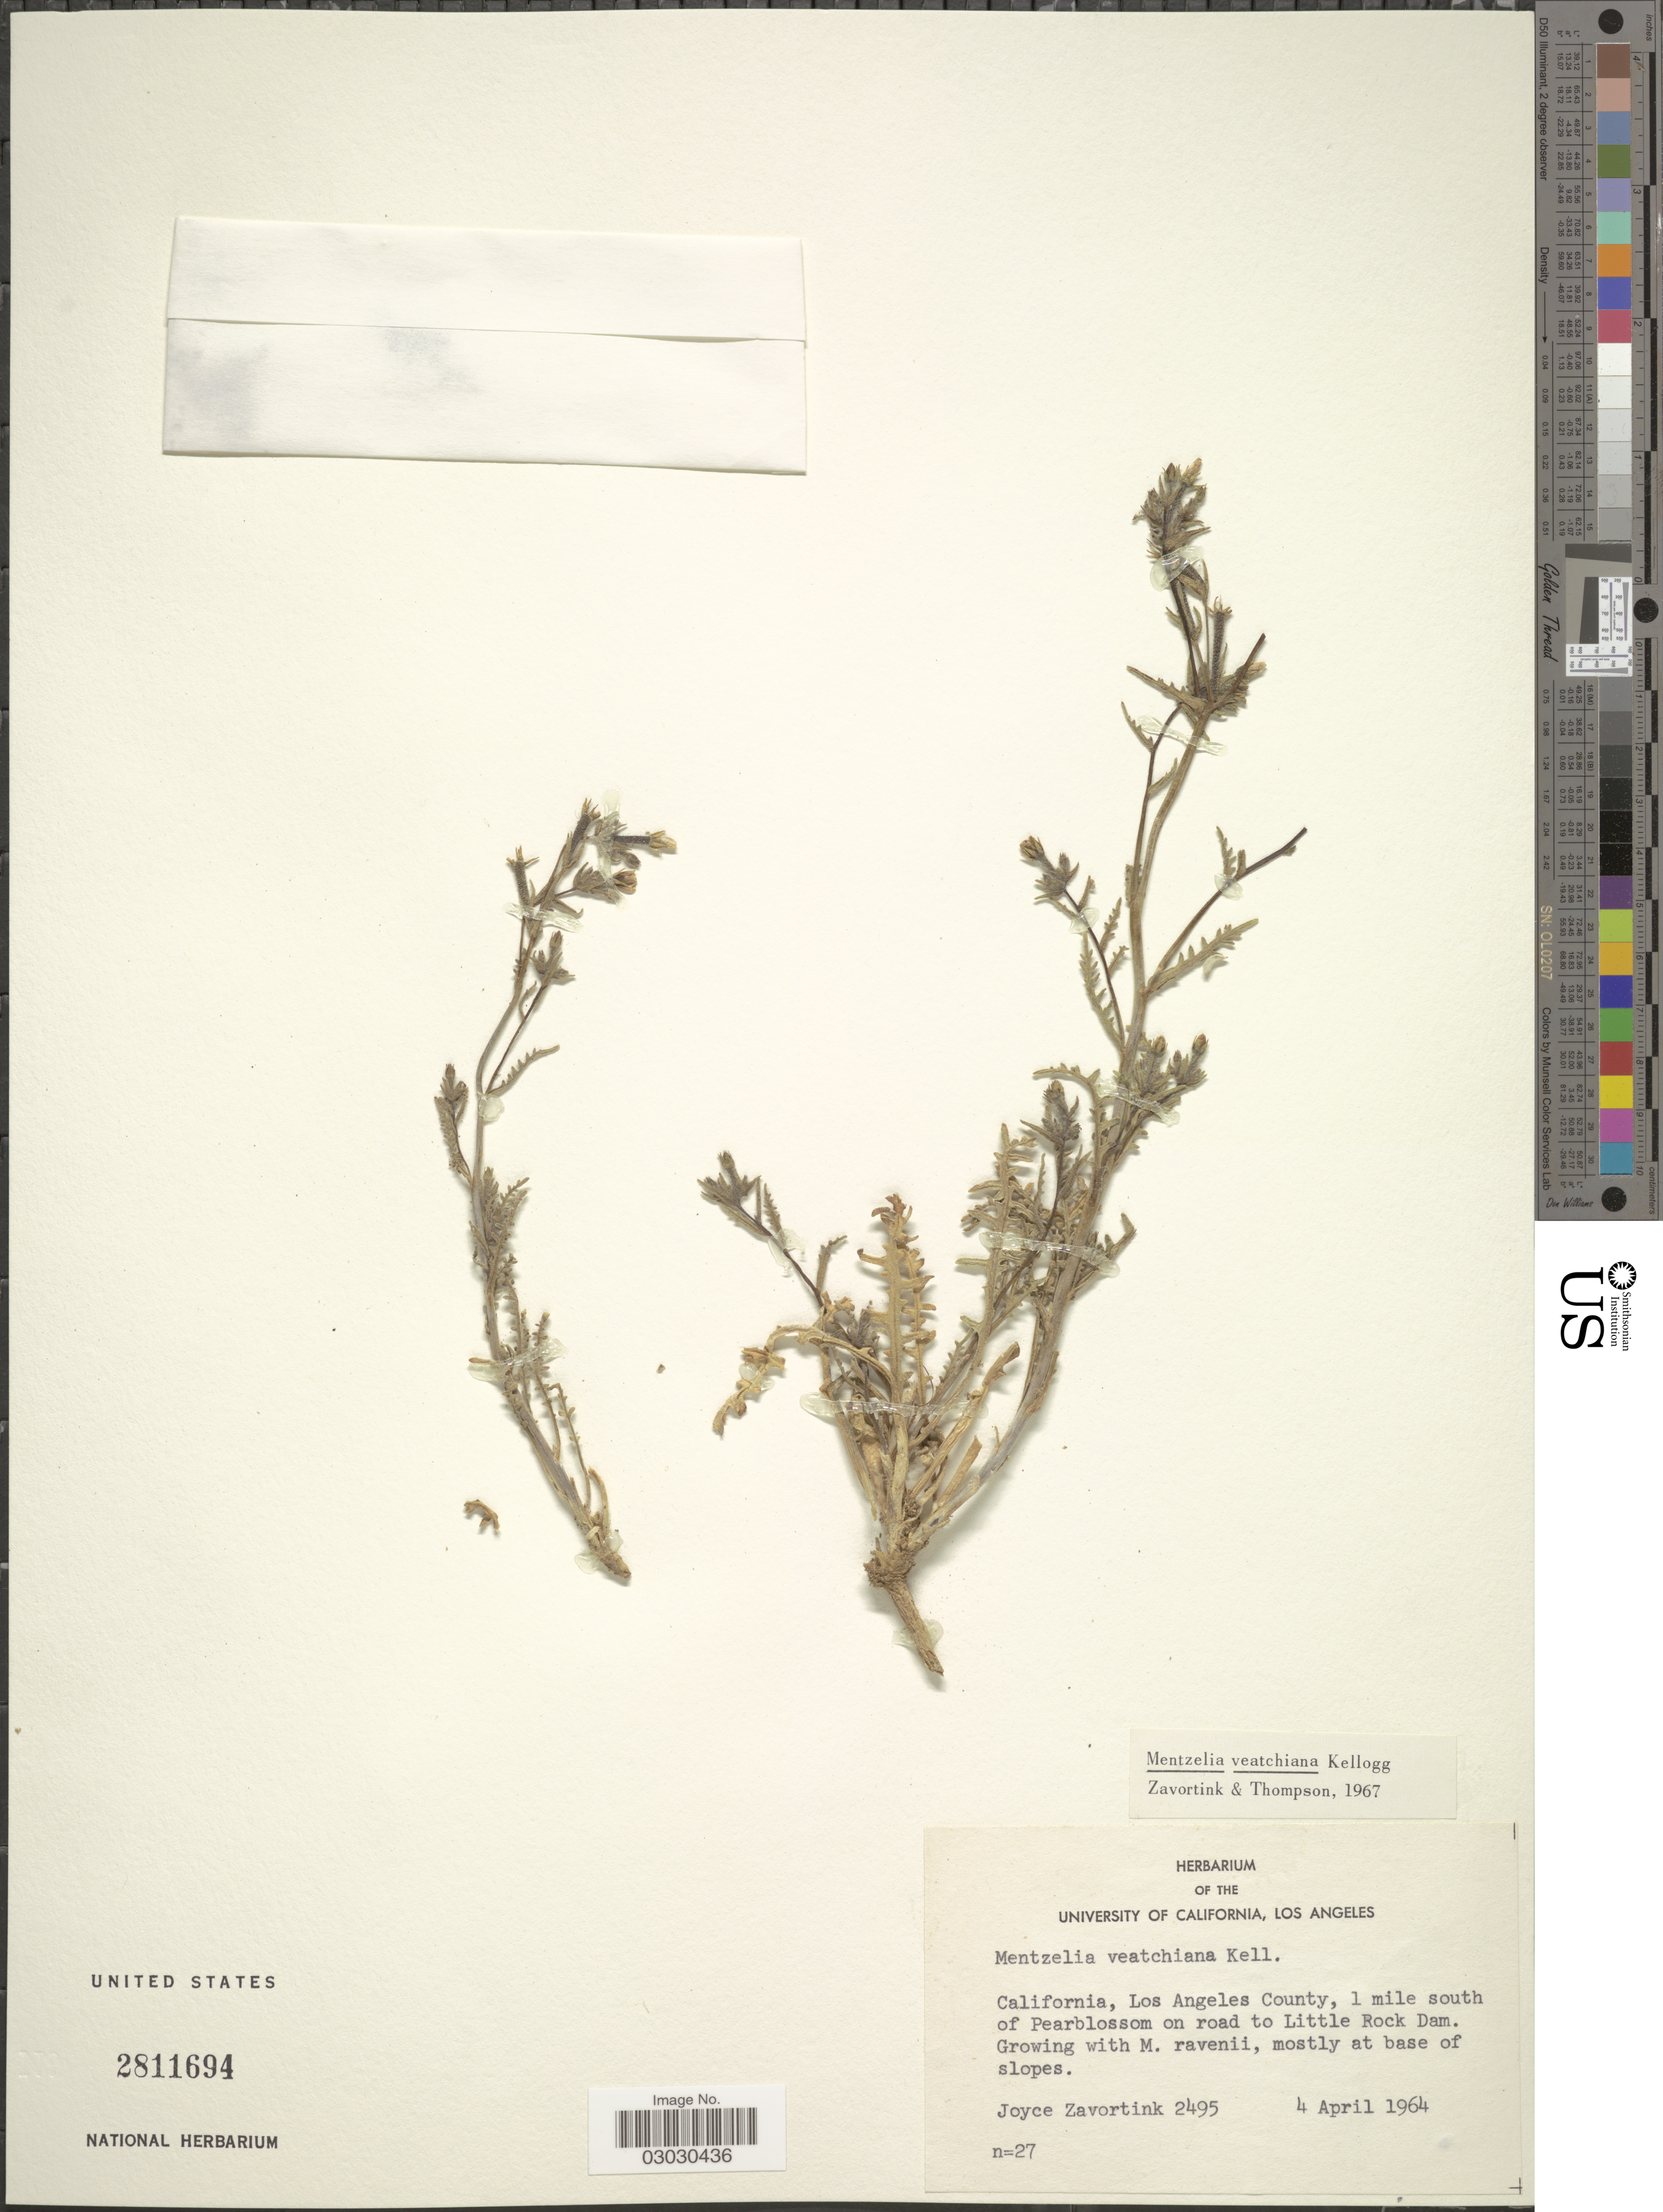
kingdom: Plantae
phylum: Tracheophyta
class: Magnoliopsida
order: Cornales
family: Loasaceae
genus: Mentzelia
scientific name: Mentzelia veatchiana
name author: Kellogg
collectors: J. Zavortink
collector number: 2495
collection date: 1964-04-04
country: United States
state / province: California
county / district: Los Angeles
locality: Los Angeles County, 1 mile south of Pearblossem on road to Little Rock Dam.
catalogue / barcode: US 2811694